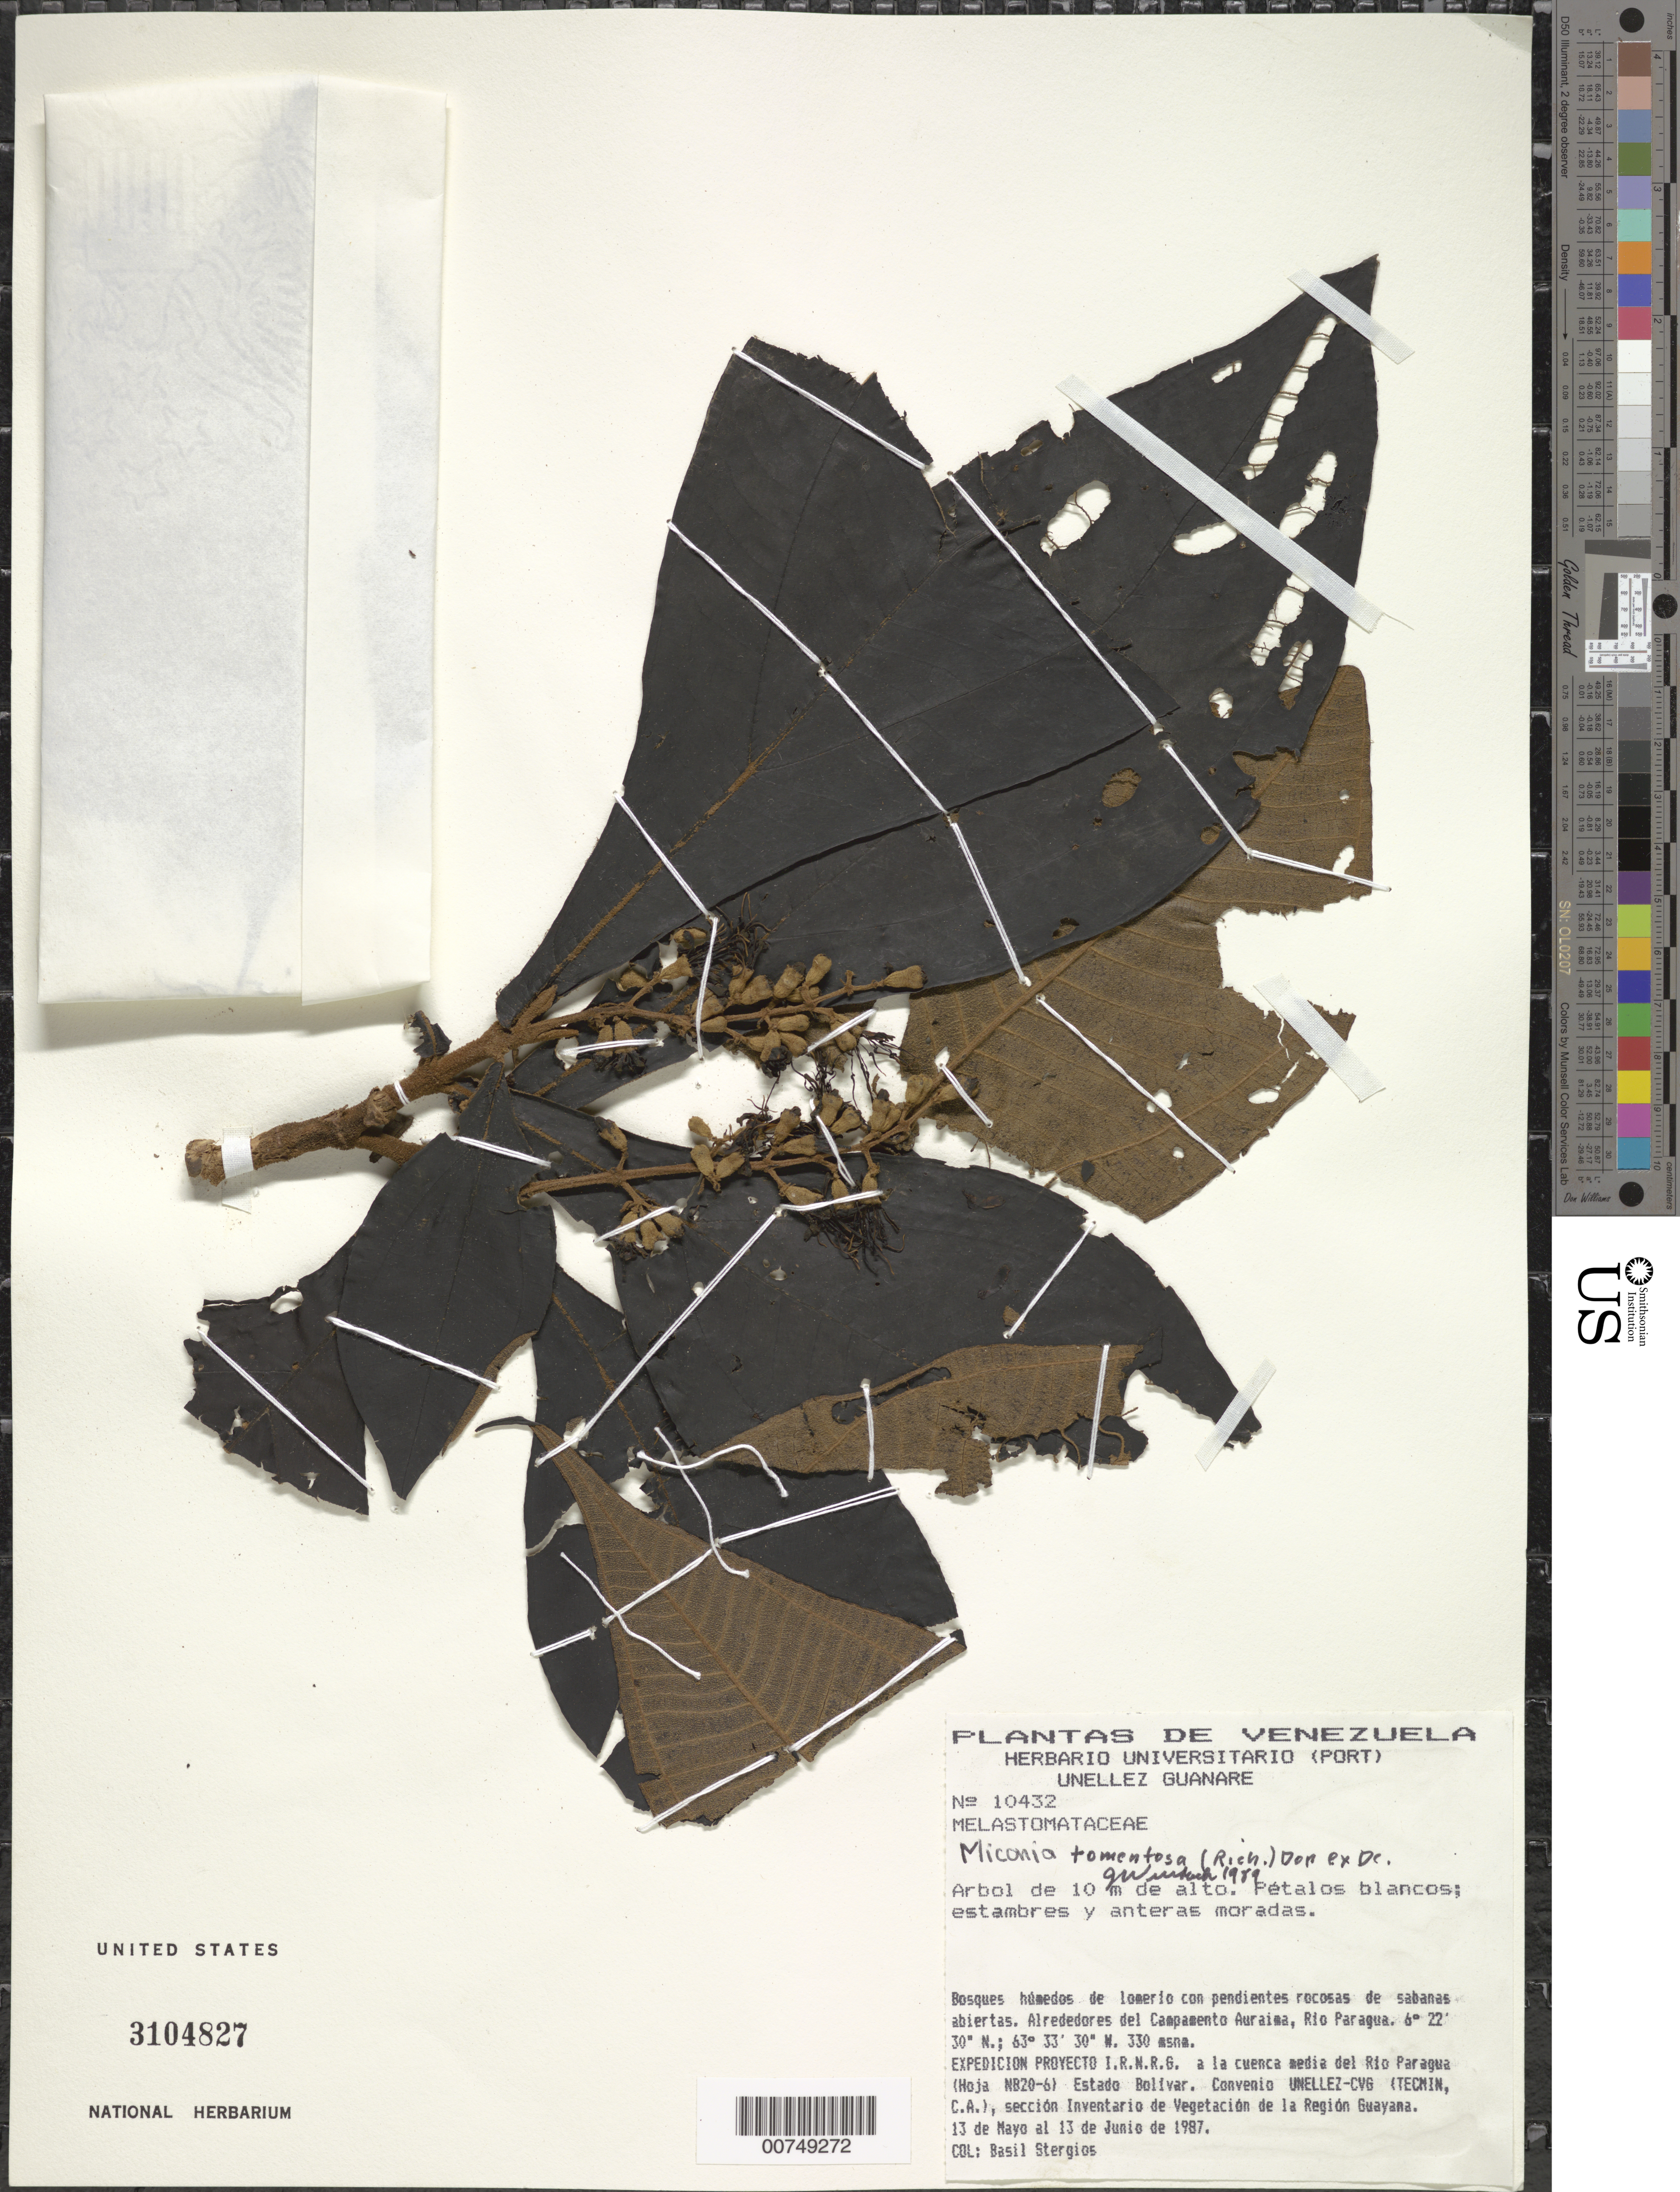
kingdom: Plantae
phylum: Tracheophyta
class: Magnoliopsida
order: Myrtales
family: Melastomataceae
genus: Miconia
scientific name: Miconia tomentosa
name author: (Rich.) D. Don ex DC.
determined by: Wurdack, John J., (US), US (UNITED STATES)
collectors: B. G. Stergios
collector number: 10432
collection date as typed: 13-May-87 to 13-Jun-87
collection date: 1987-05-13/1987-06-13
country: Venezuela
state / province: Bolívar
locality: Río Paragua, Campamento Auraima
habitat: Bosques humedos de lomerio con pendientes rocosas de sabanas abiertas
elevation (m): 330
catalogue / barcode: US 3104827